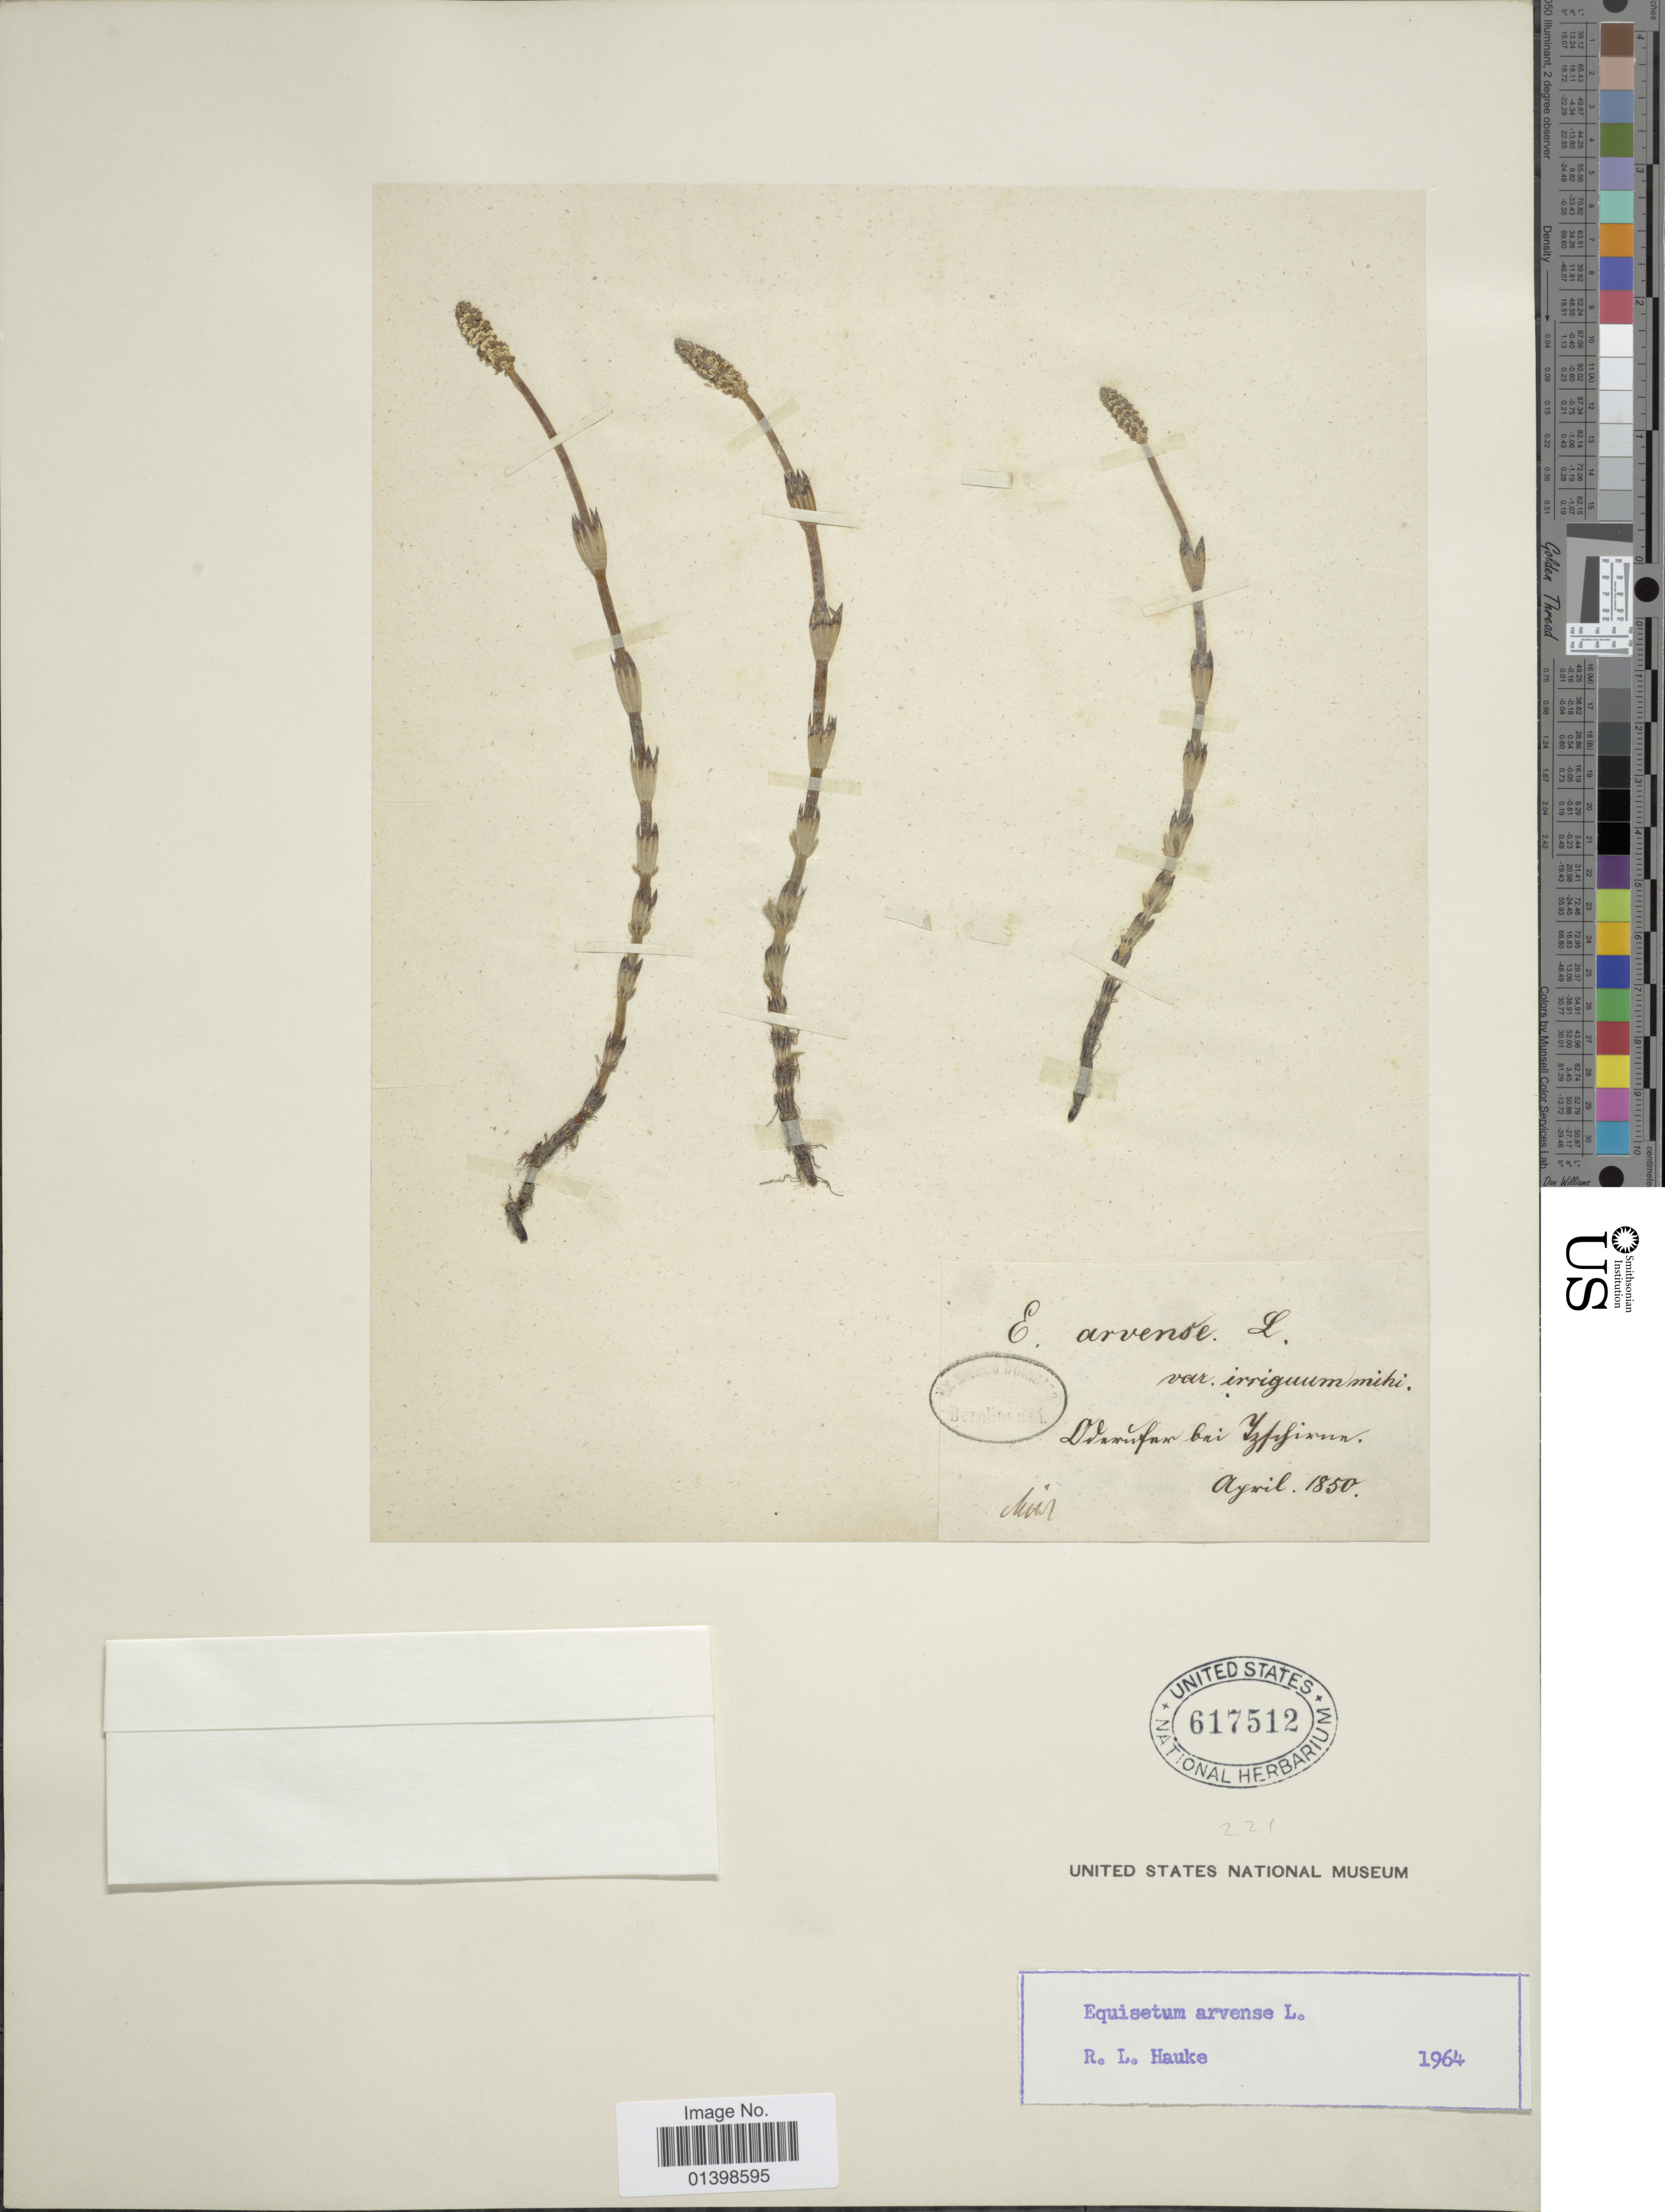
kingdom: Plantae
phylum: Tracheophyta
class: Polypodiopsida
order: Equisetales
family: Equisetaceae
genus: Equisetum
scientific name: Equisetum arvense var. irriguum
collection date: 1850-04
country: Poland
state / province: Dolnoslaskie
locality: [illegible text] bai izfsfirma[interpreted]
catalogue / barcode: US 617512